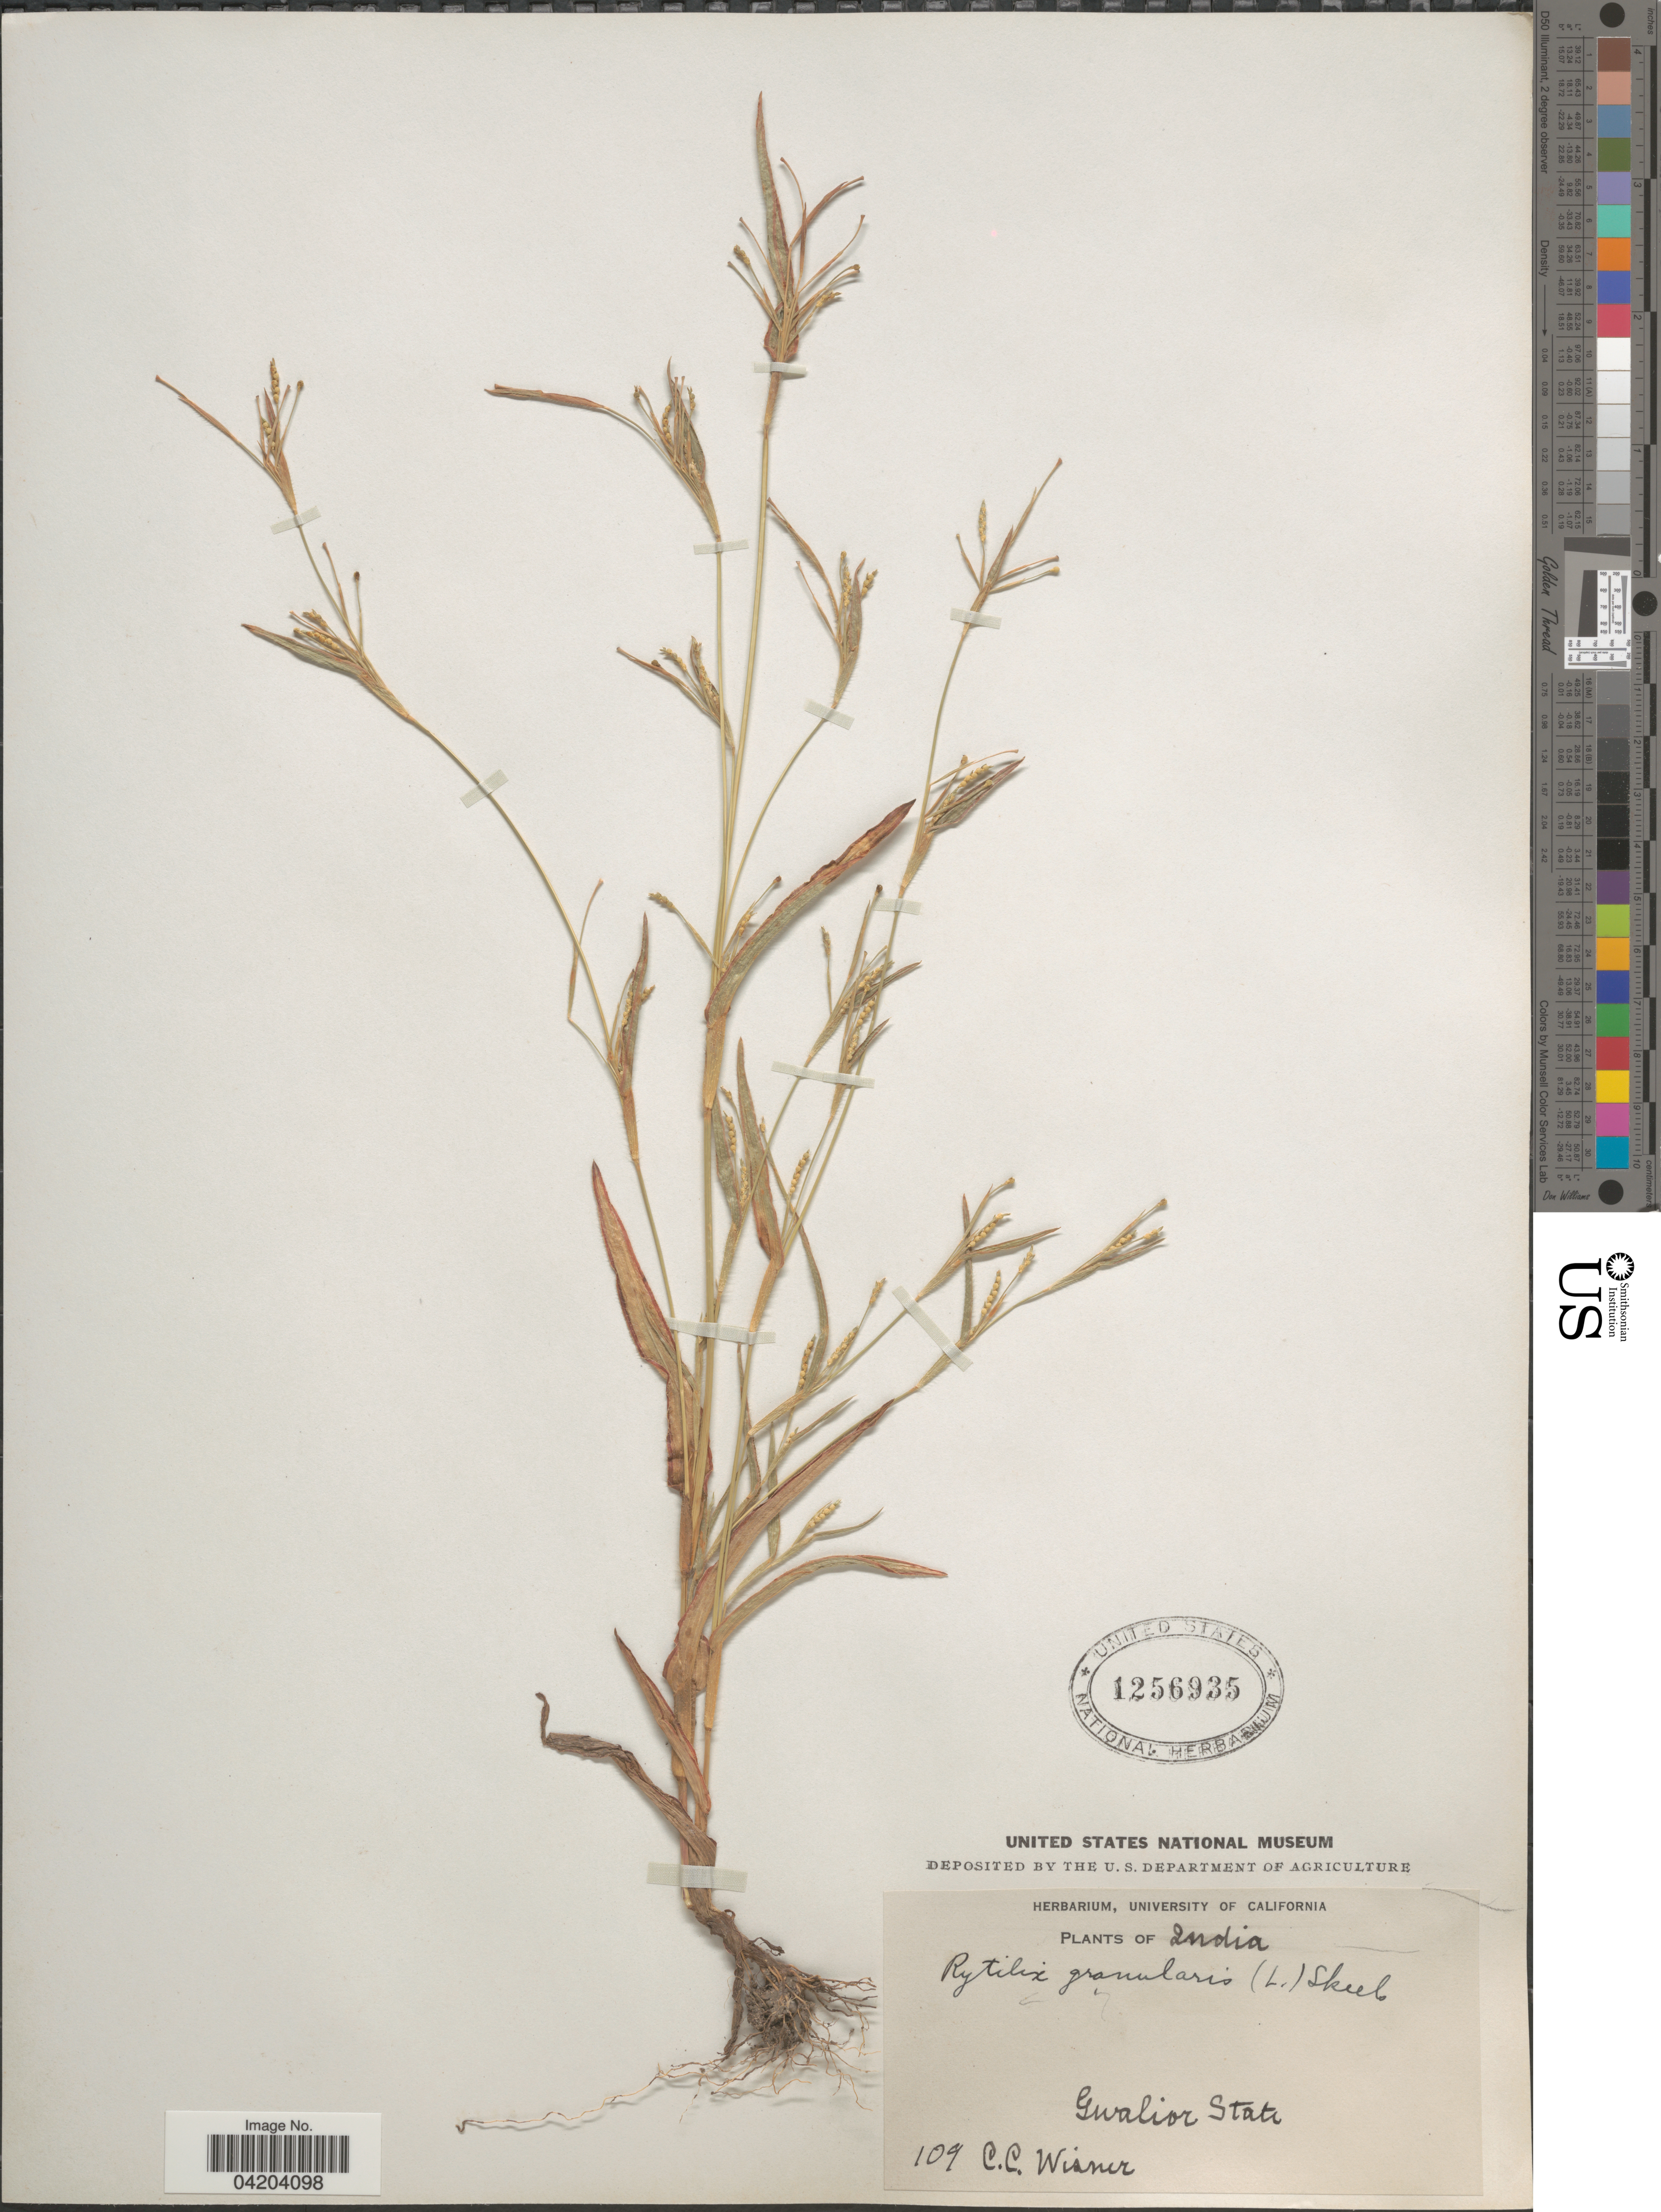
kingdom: Plantae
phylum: Tracheophyta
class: Liliopsida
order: Poales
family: Poaceae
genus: Mnesithea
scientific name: Mnesithea granularis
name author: (L.) de Koning & Sosef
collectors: C. Wisner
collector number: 109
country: India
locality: Gwalior State.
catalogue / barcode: US 1256935